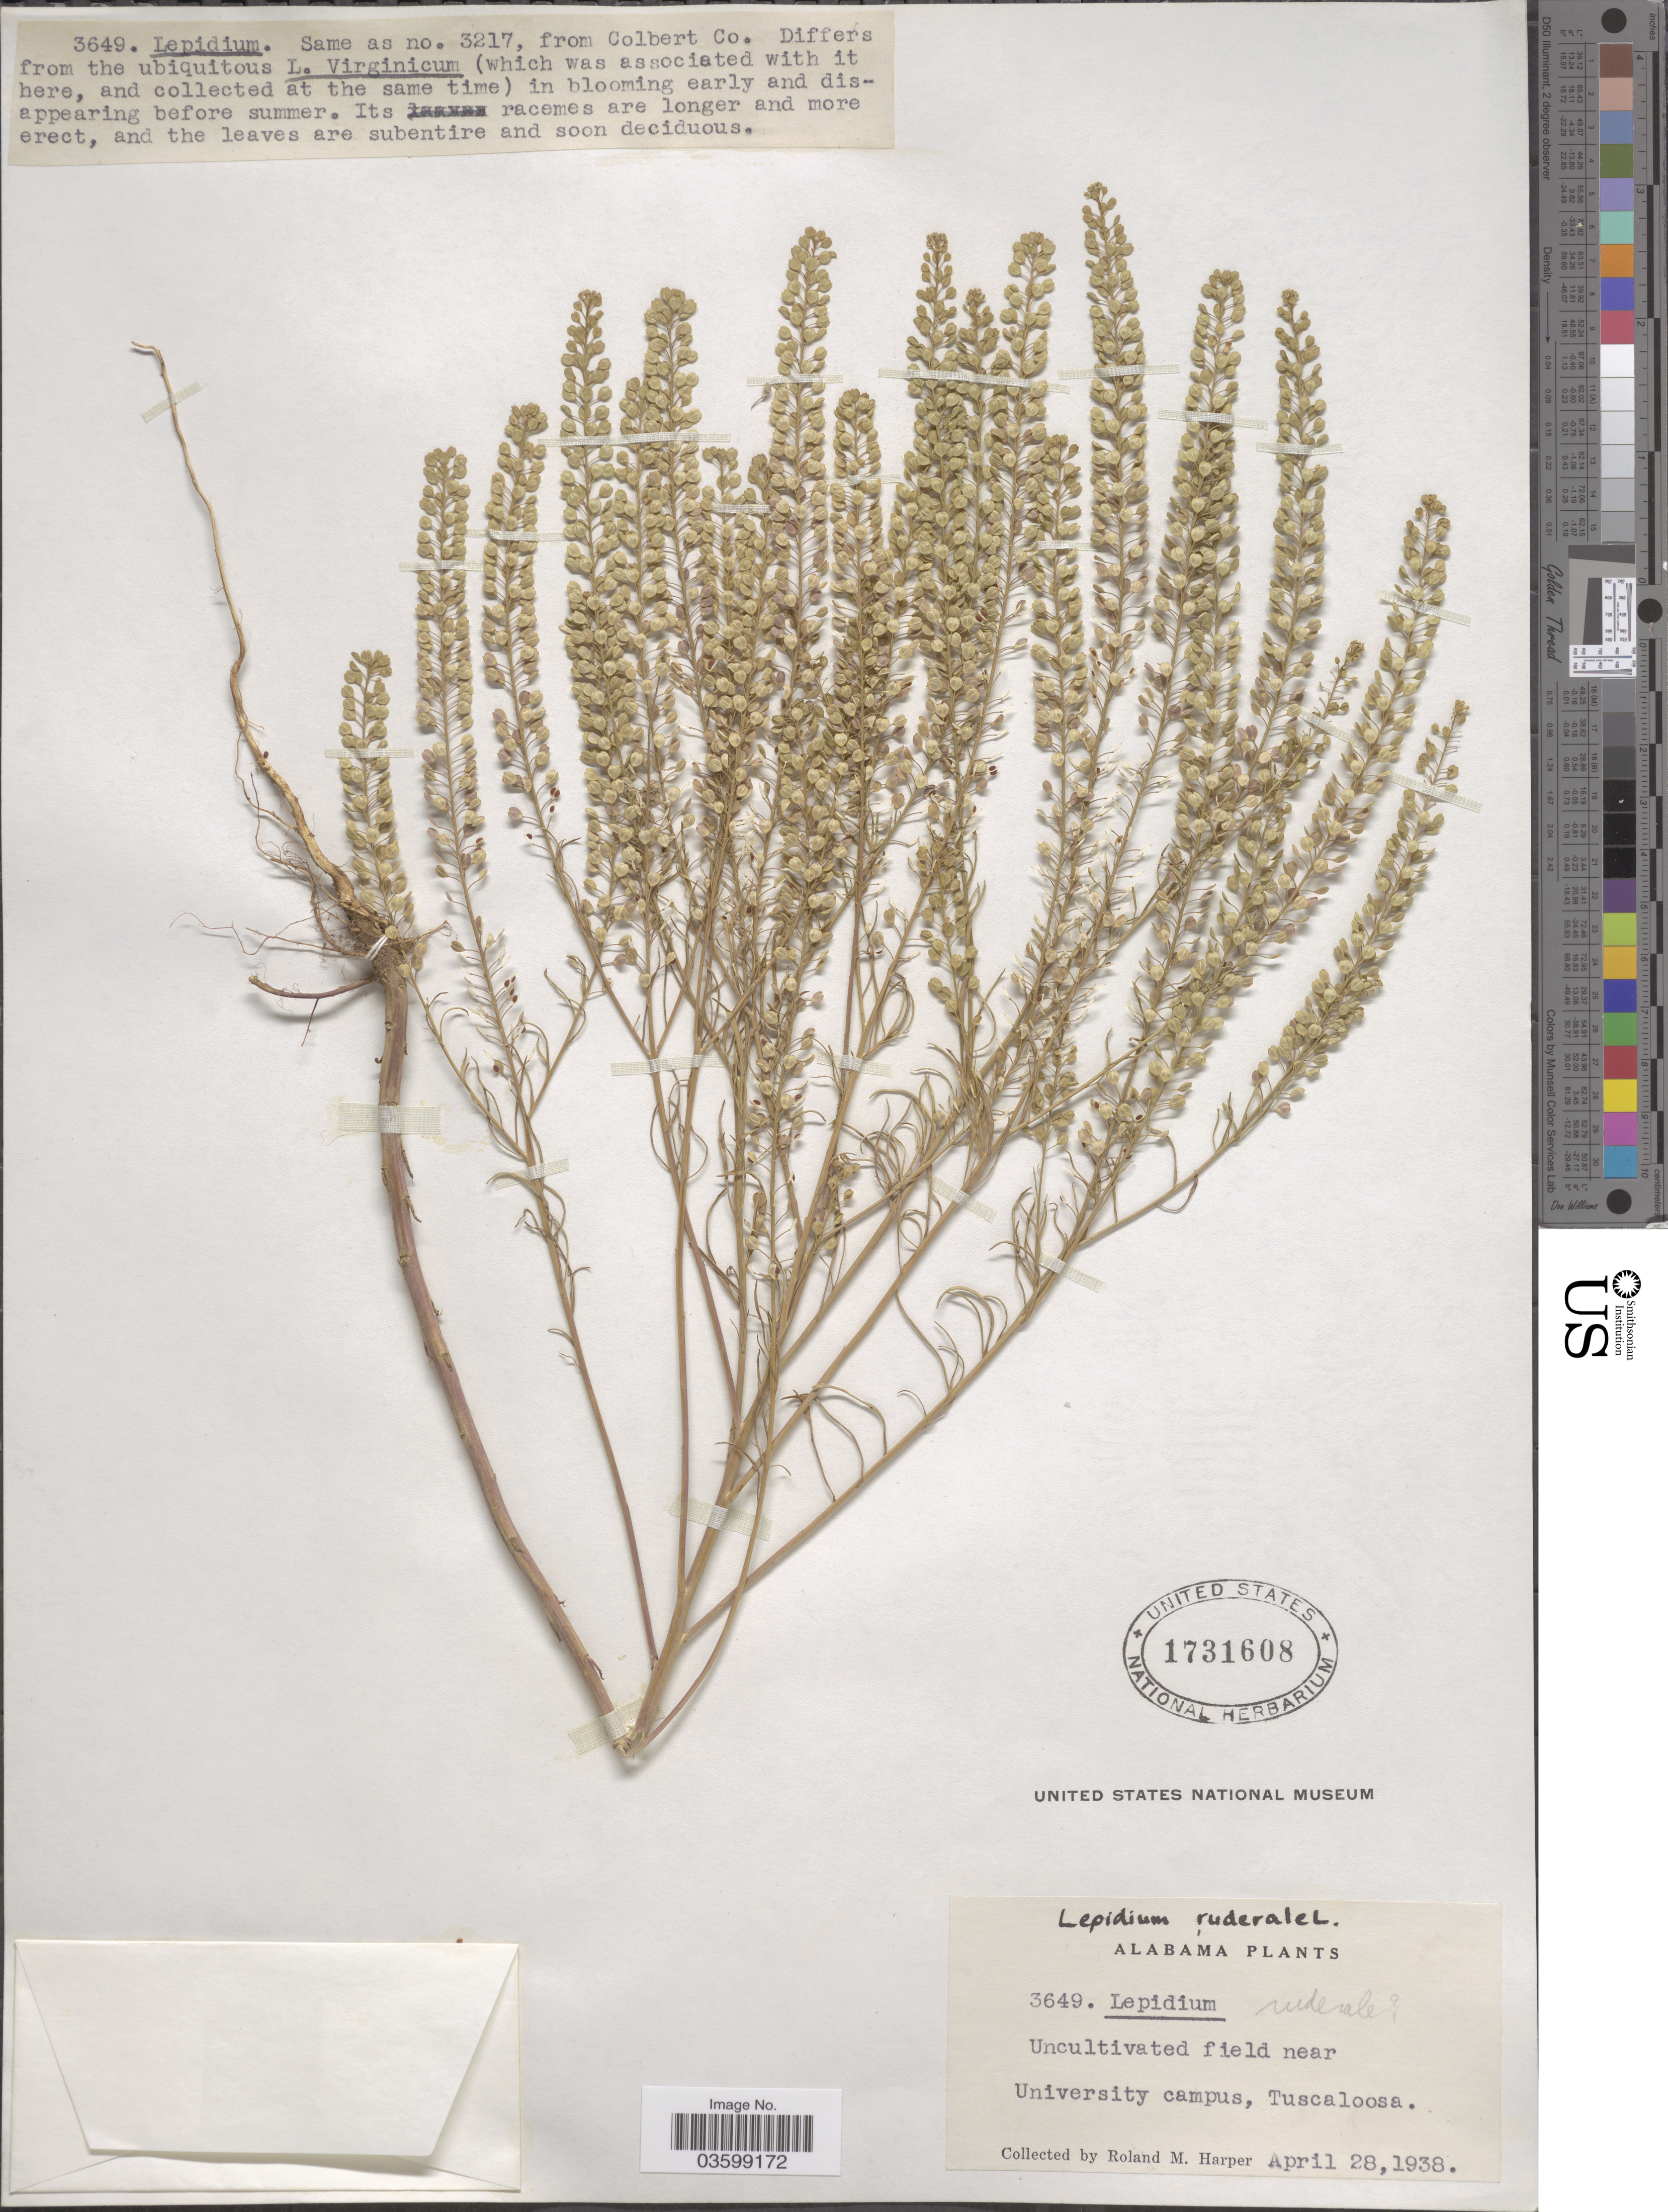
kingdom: Plantae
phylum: Tracheophyta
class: Magnoliopsida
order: Brassicales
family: Brassicaceae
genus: Lepidium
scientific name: Lepidium ruderale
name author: Burm. f.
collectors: R. M. Harper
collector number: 3649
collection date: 1938-04-28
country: United States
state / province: Alabama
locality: University campus, Tuscaloosa.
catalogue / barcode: US 1731608